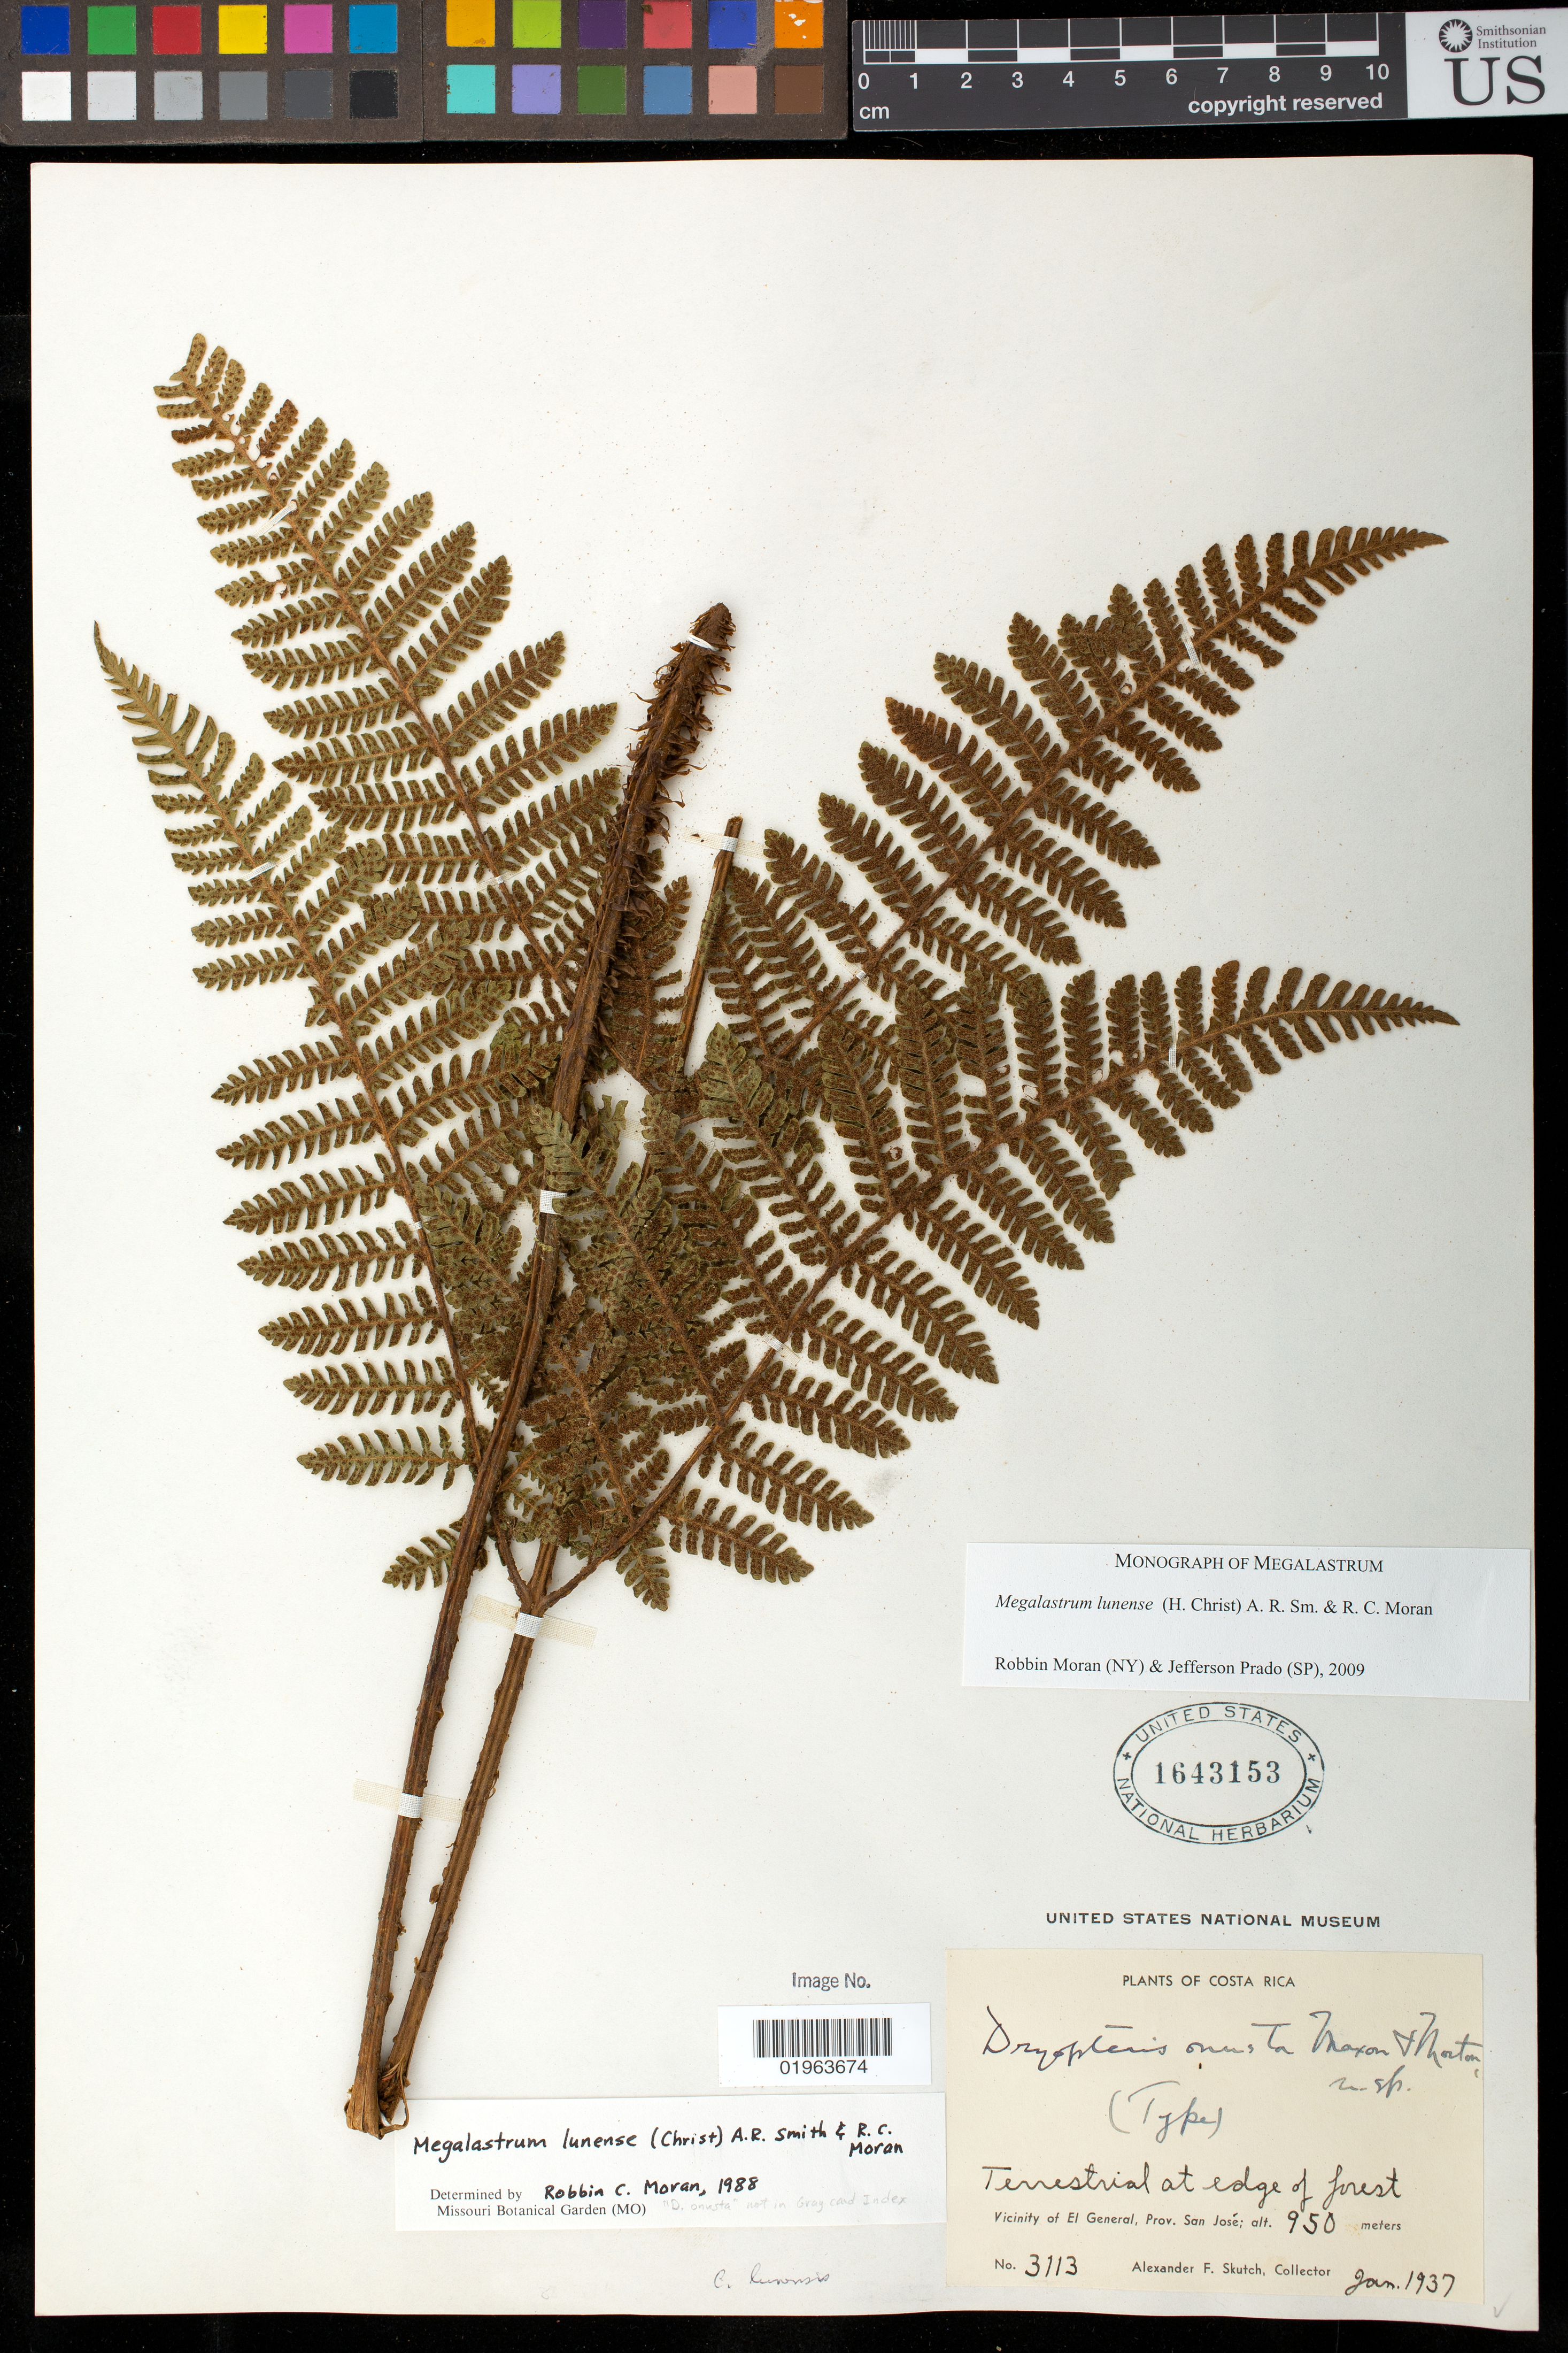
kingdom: Plantae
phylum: Tracheophyta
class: Polypodiopsida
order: Polypodiales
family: Dryopteridaceae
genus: Megalastrum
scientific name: Megalastrum lunense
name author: (Christ) A.R. Sm. & R.C. Moran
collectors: A. F. Skutch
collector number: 3113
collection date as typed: Jan 1937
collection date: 1937-01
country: Costa Rica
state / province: San José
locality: Vicinity of El General, Prov. San Jose.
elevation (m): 950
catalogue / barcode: US 1643153